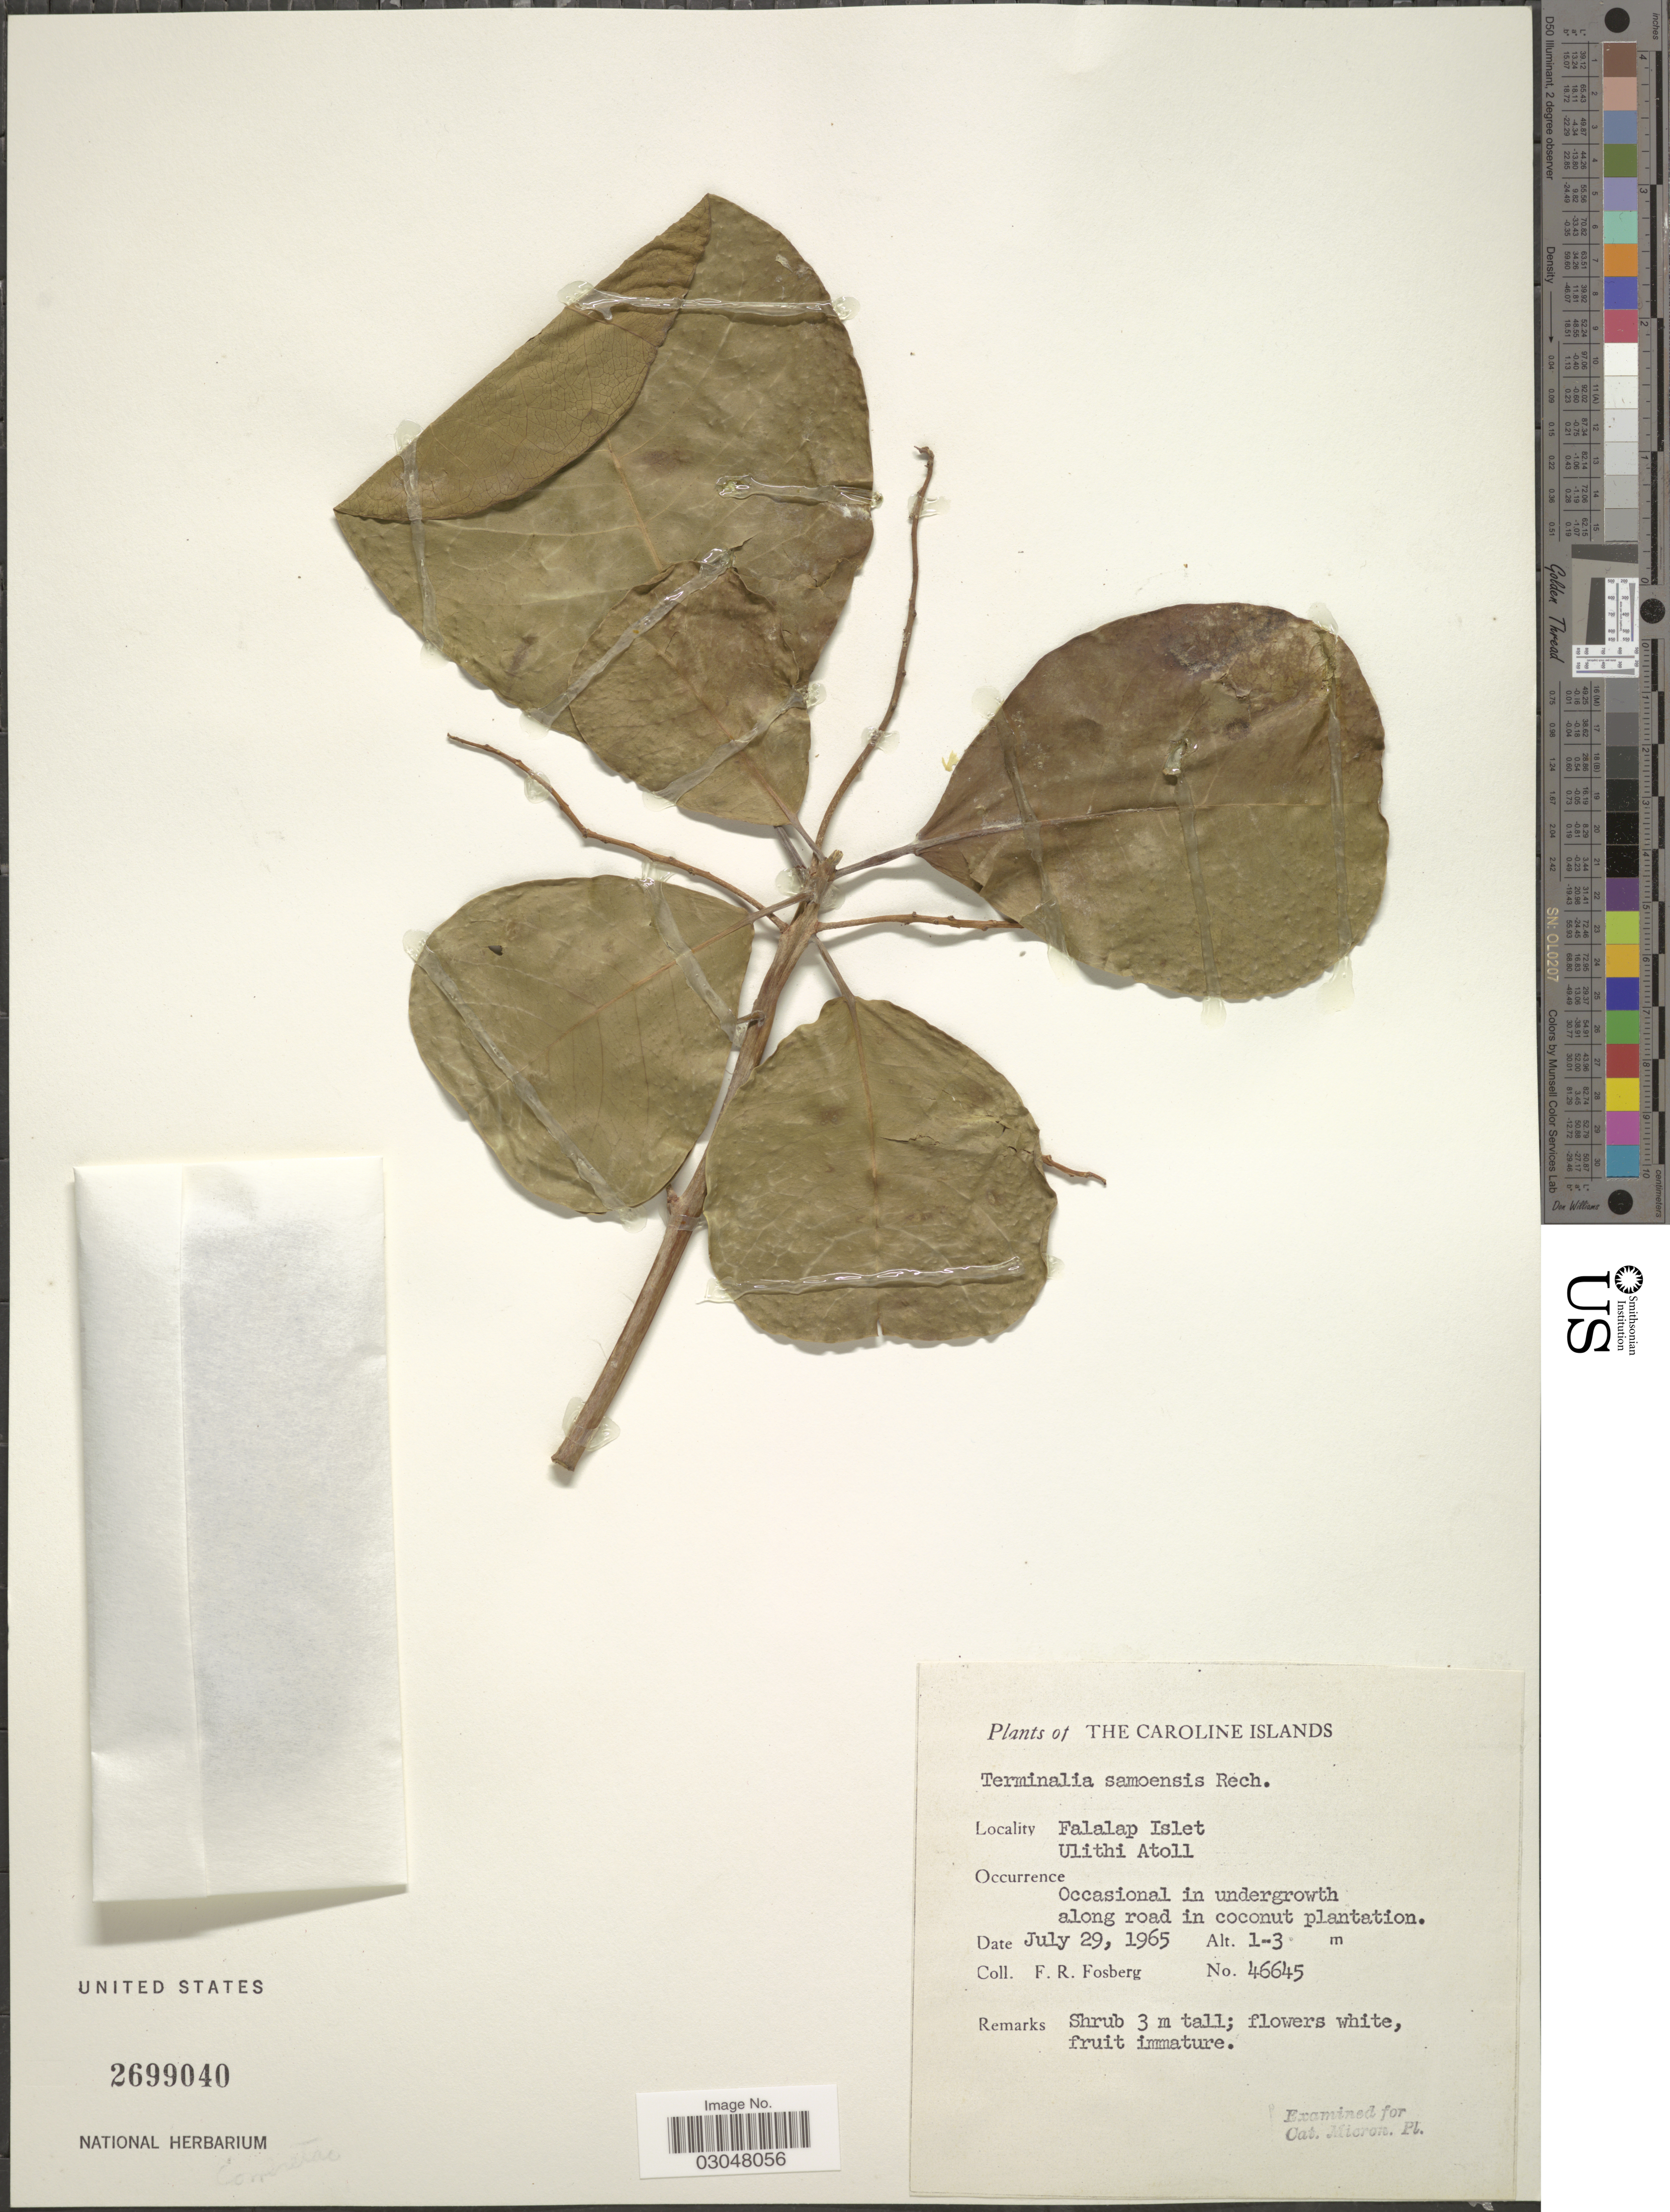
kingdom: Plantae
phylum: Tracheophyta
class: Magnoliopsida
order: Myrtales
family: Combretaceae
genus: Terminalia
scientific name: Terminalia samoensis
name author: Rech.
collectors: F. R. Fosberg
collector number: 46645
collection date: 1965-07-29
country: Micronesia, Federated States of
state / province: Yap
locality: The Caroline Islands. Falalap Islet. Ulithi Atoll.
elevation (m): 1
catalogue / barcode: US 2699040